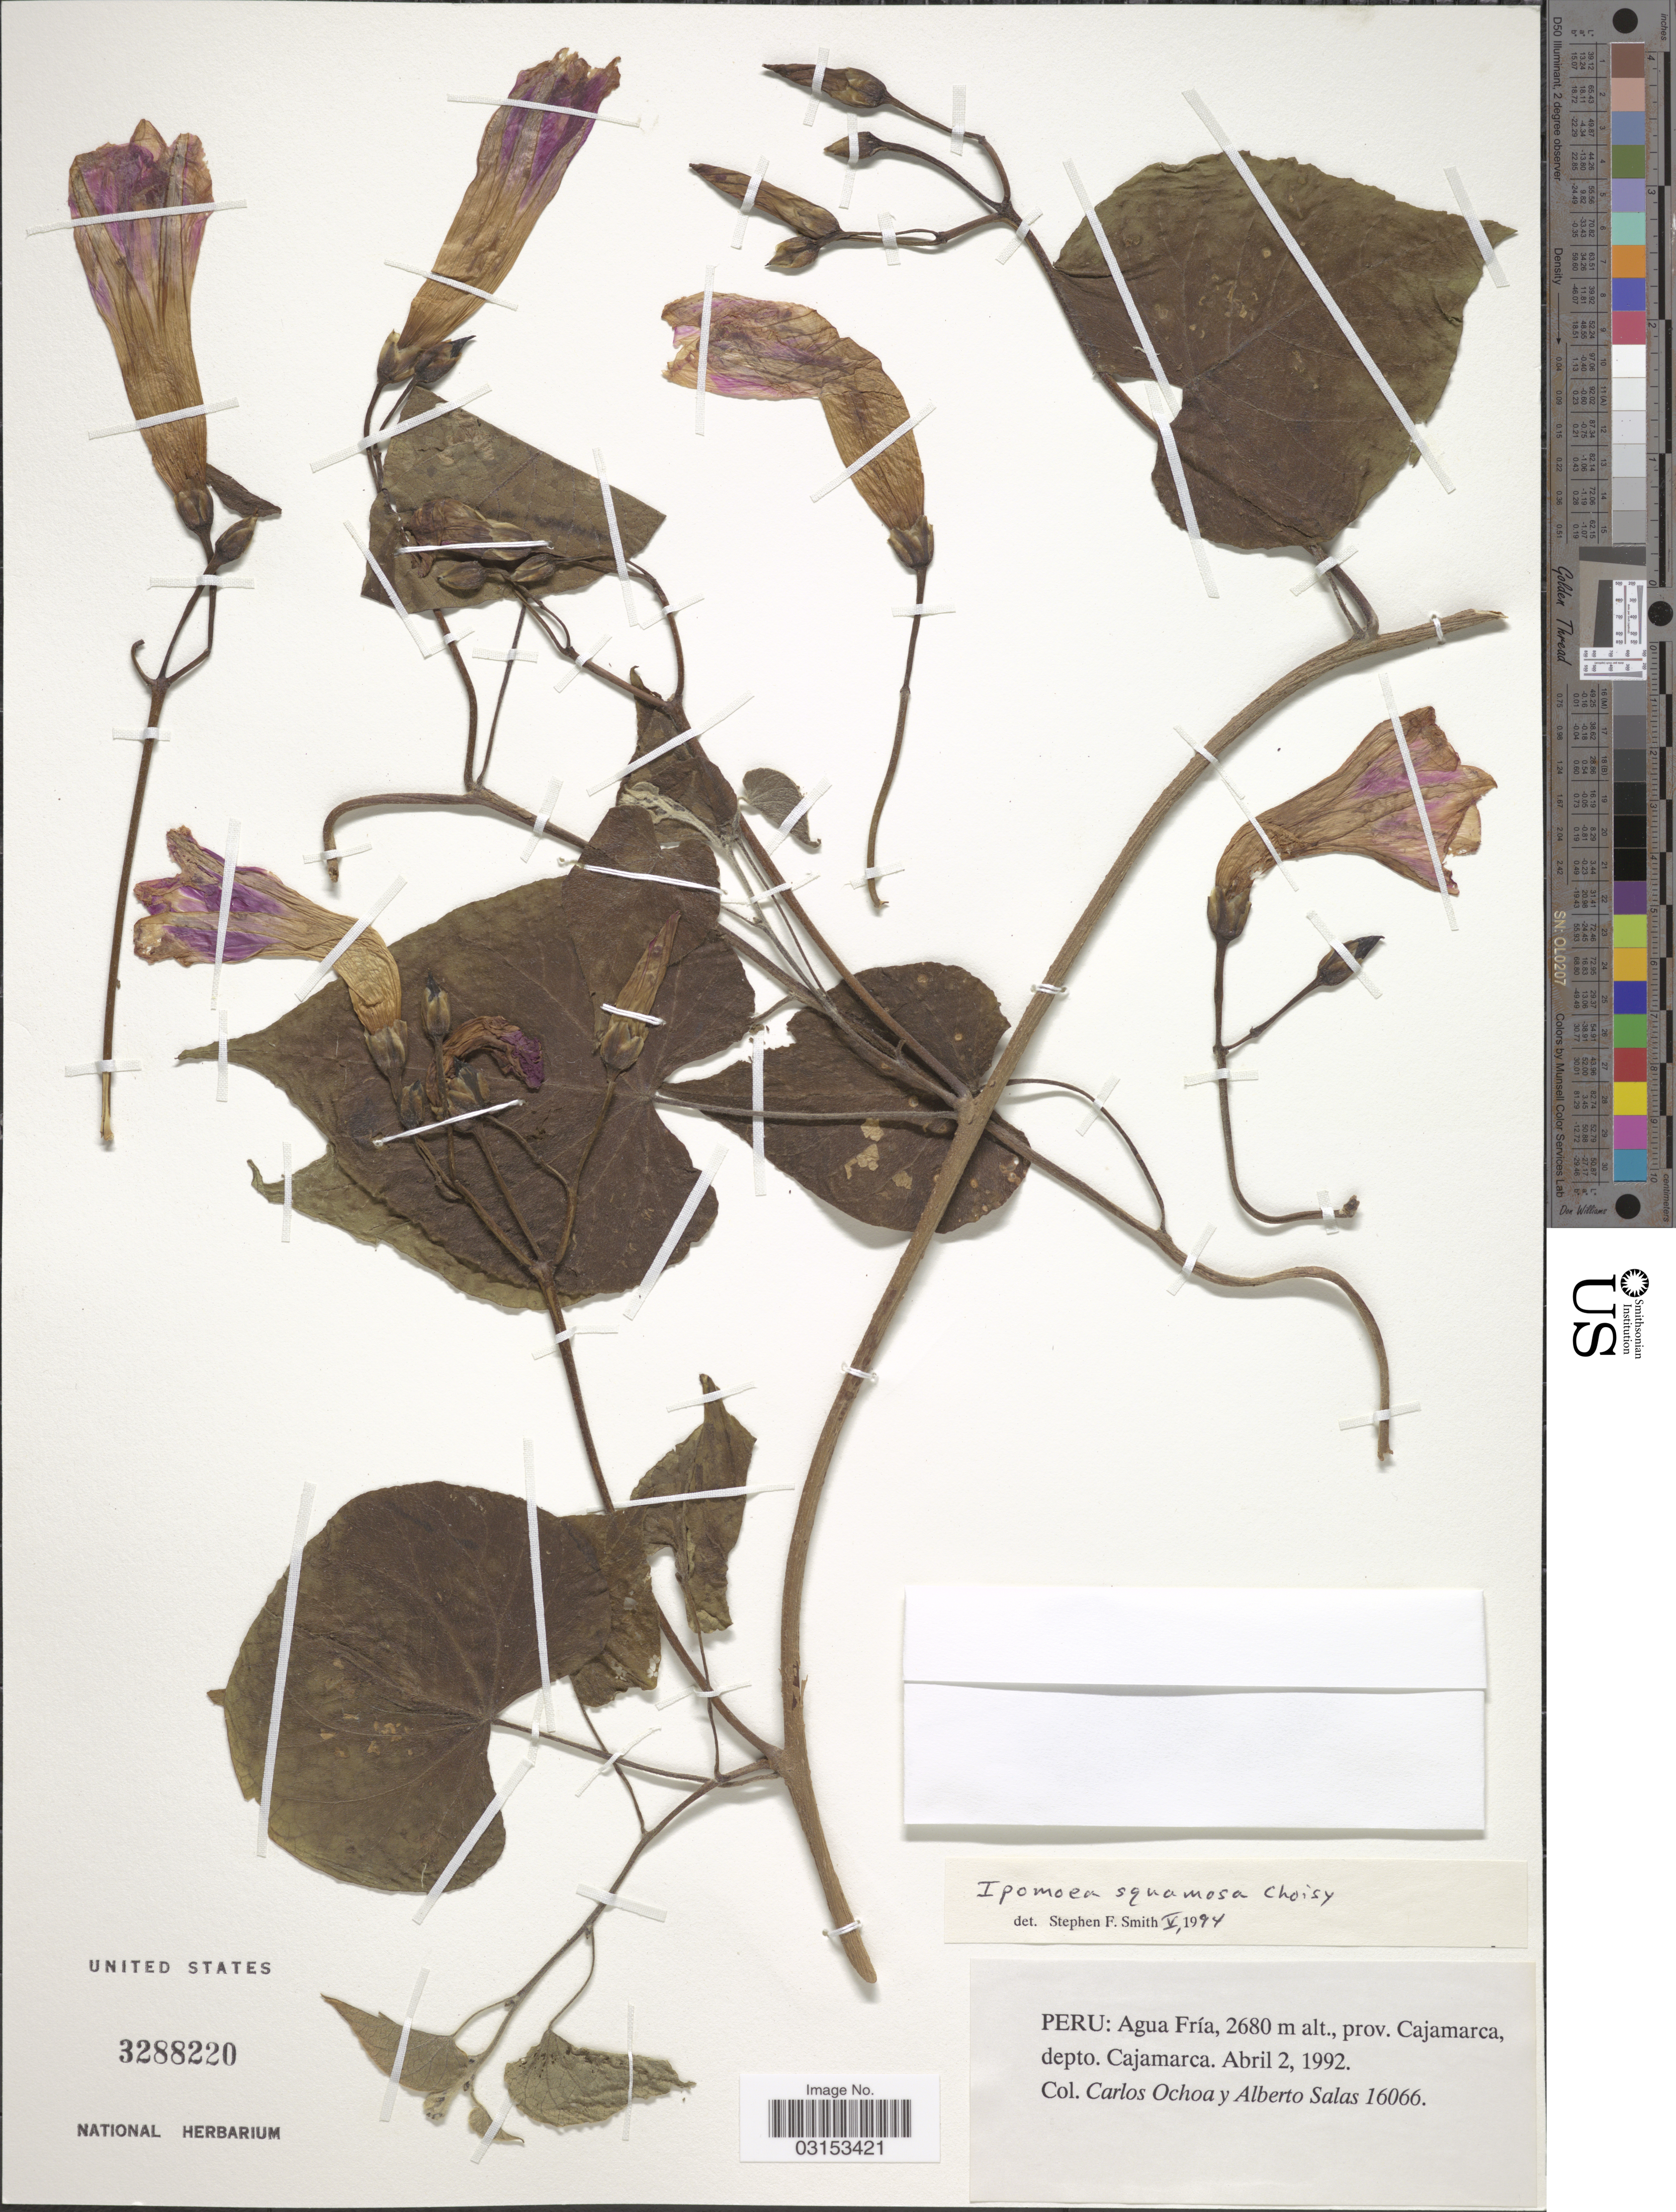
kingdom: Plantae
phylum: Tracheophyta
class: Magnoliopsida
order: Solanales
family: Convolvulaceae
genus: Ipomoea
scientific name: Ipomoea squamosa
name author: Choisy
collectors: C. Ochoa & A. Salas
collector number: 16066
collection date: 1992-04-02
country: Peru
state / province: Cajamarca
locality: Agua Fría, depto. Cajamarca.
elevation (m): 2680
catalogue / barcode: US 3288220